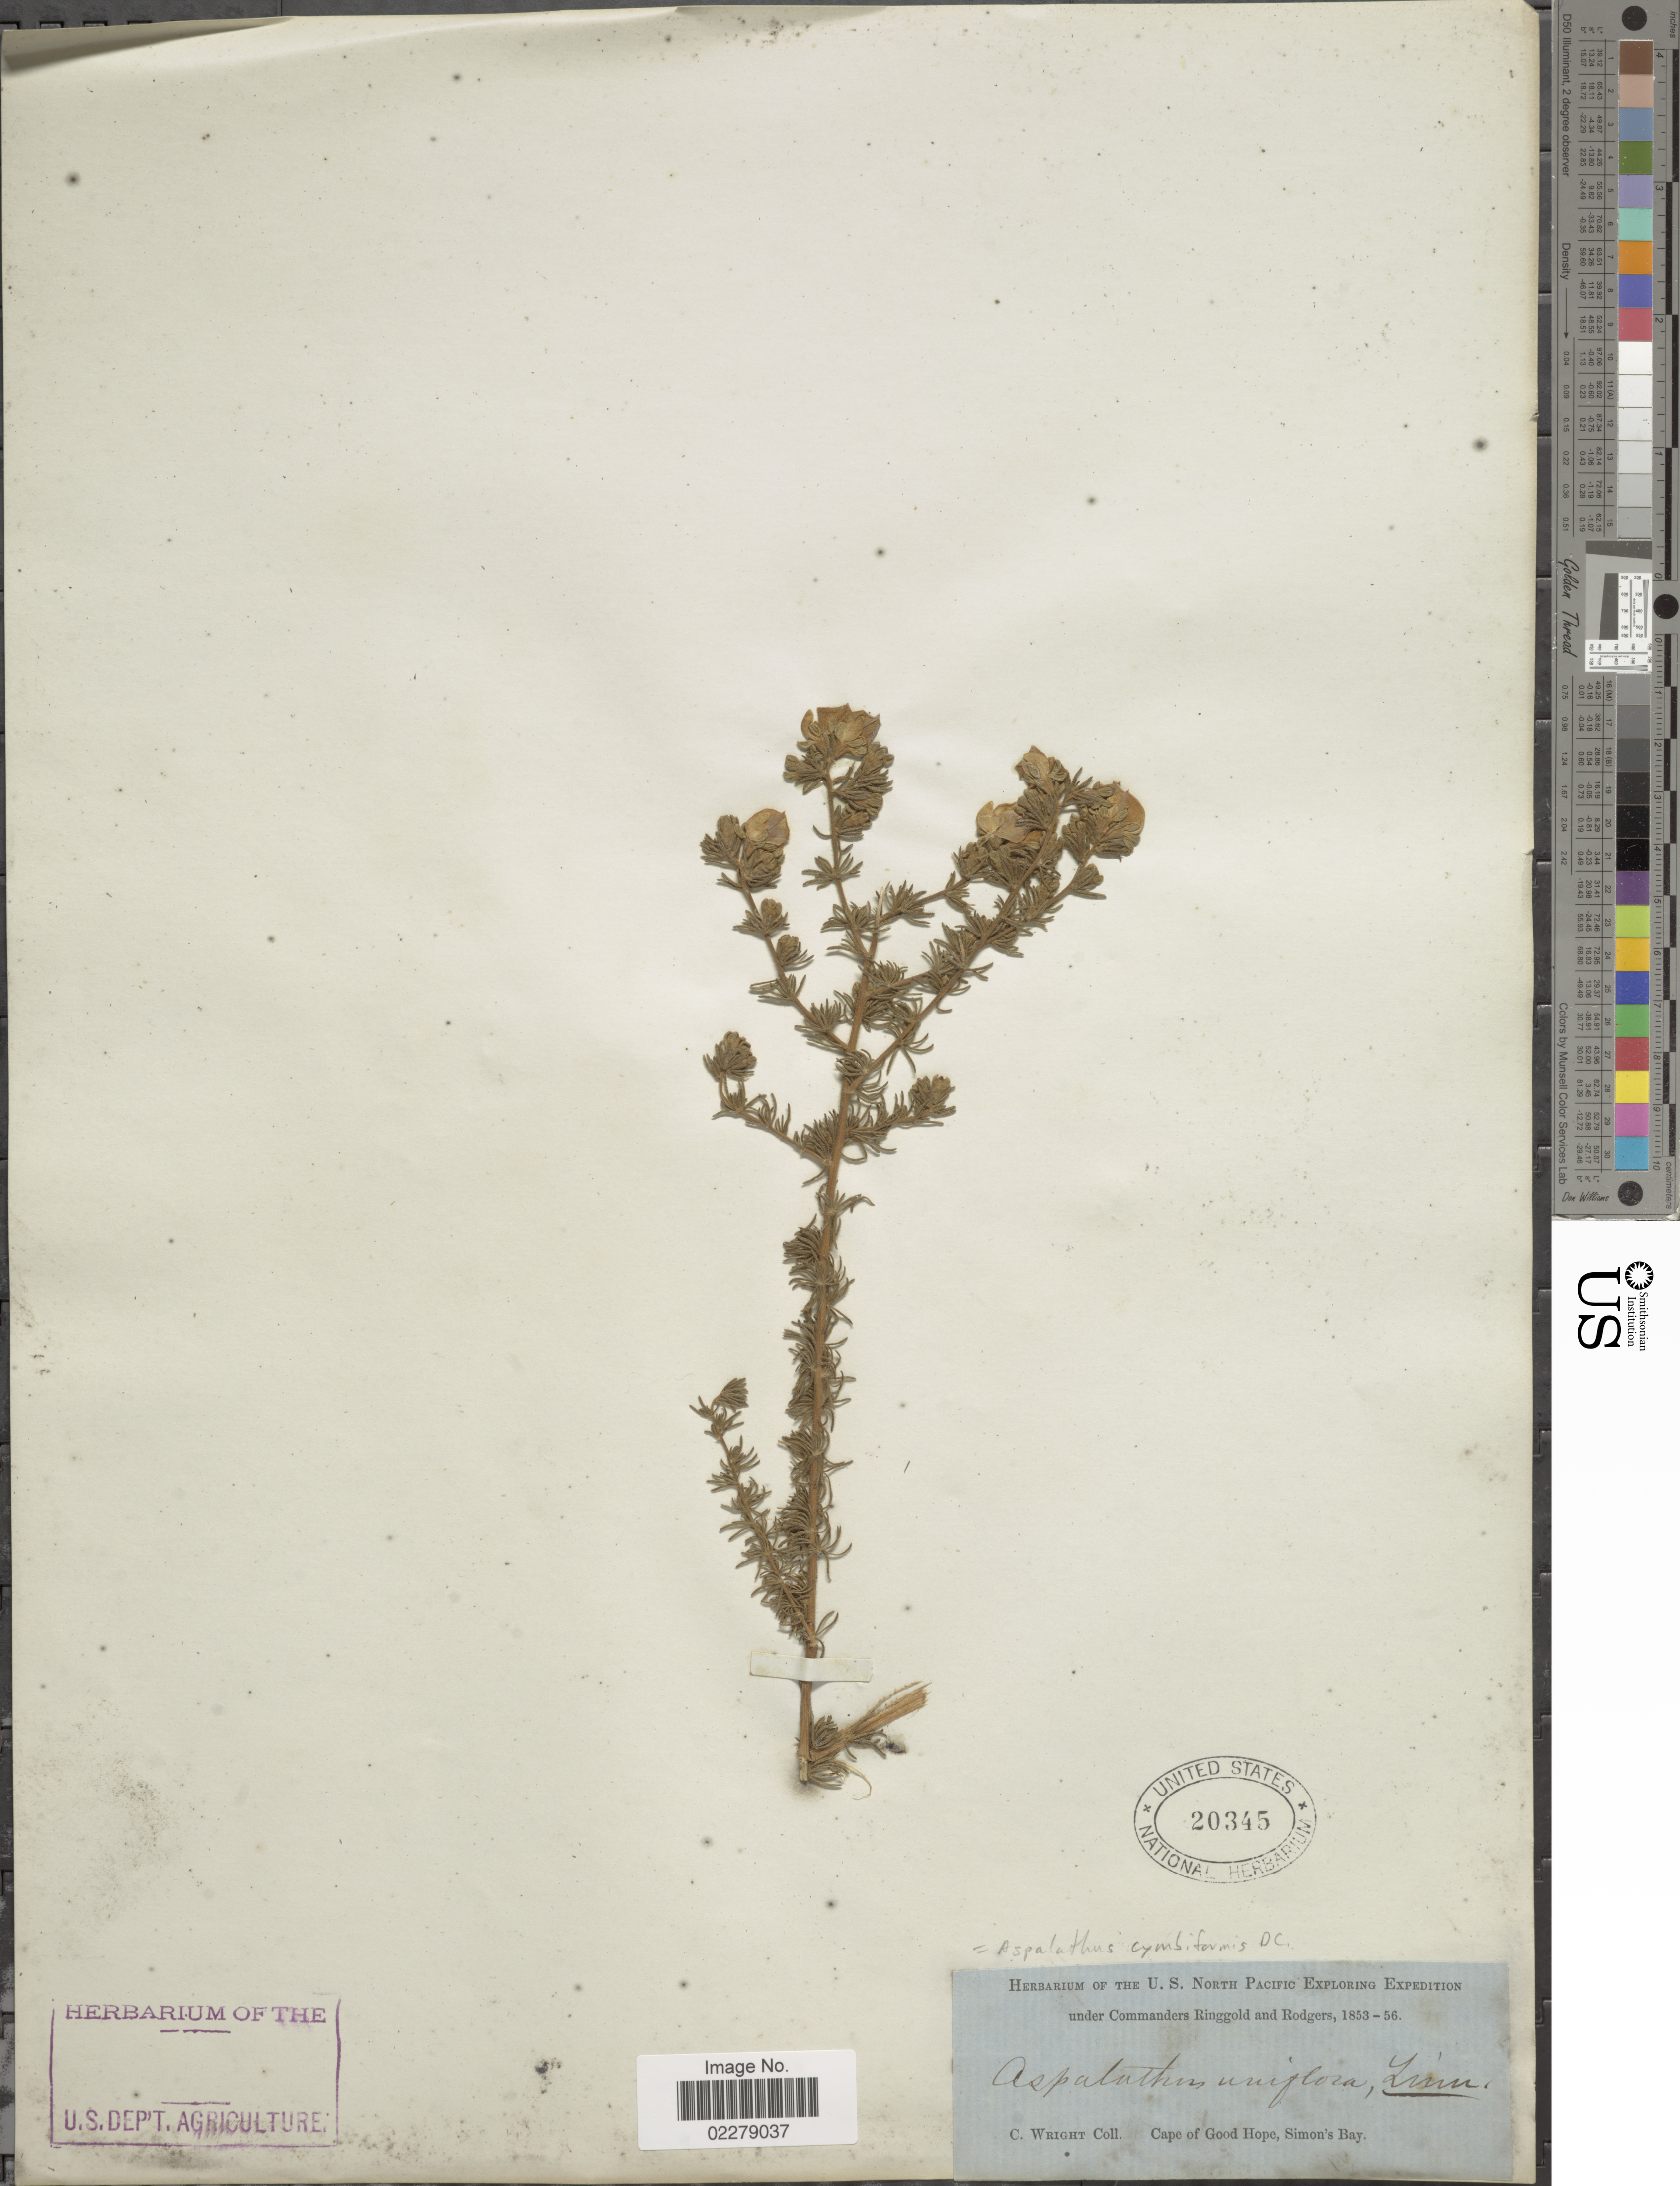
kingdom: Plantae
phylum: Tracheophyta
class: Magnoliopsida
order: Fabales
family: Fabaceae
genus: Aspalathus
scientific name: Aspalathus cymbiformis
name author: DC.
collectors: C. Wright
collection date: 1853/1856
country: South Africa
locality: Cape of Good Hope, Simon's Bay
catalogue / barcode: US 20345